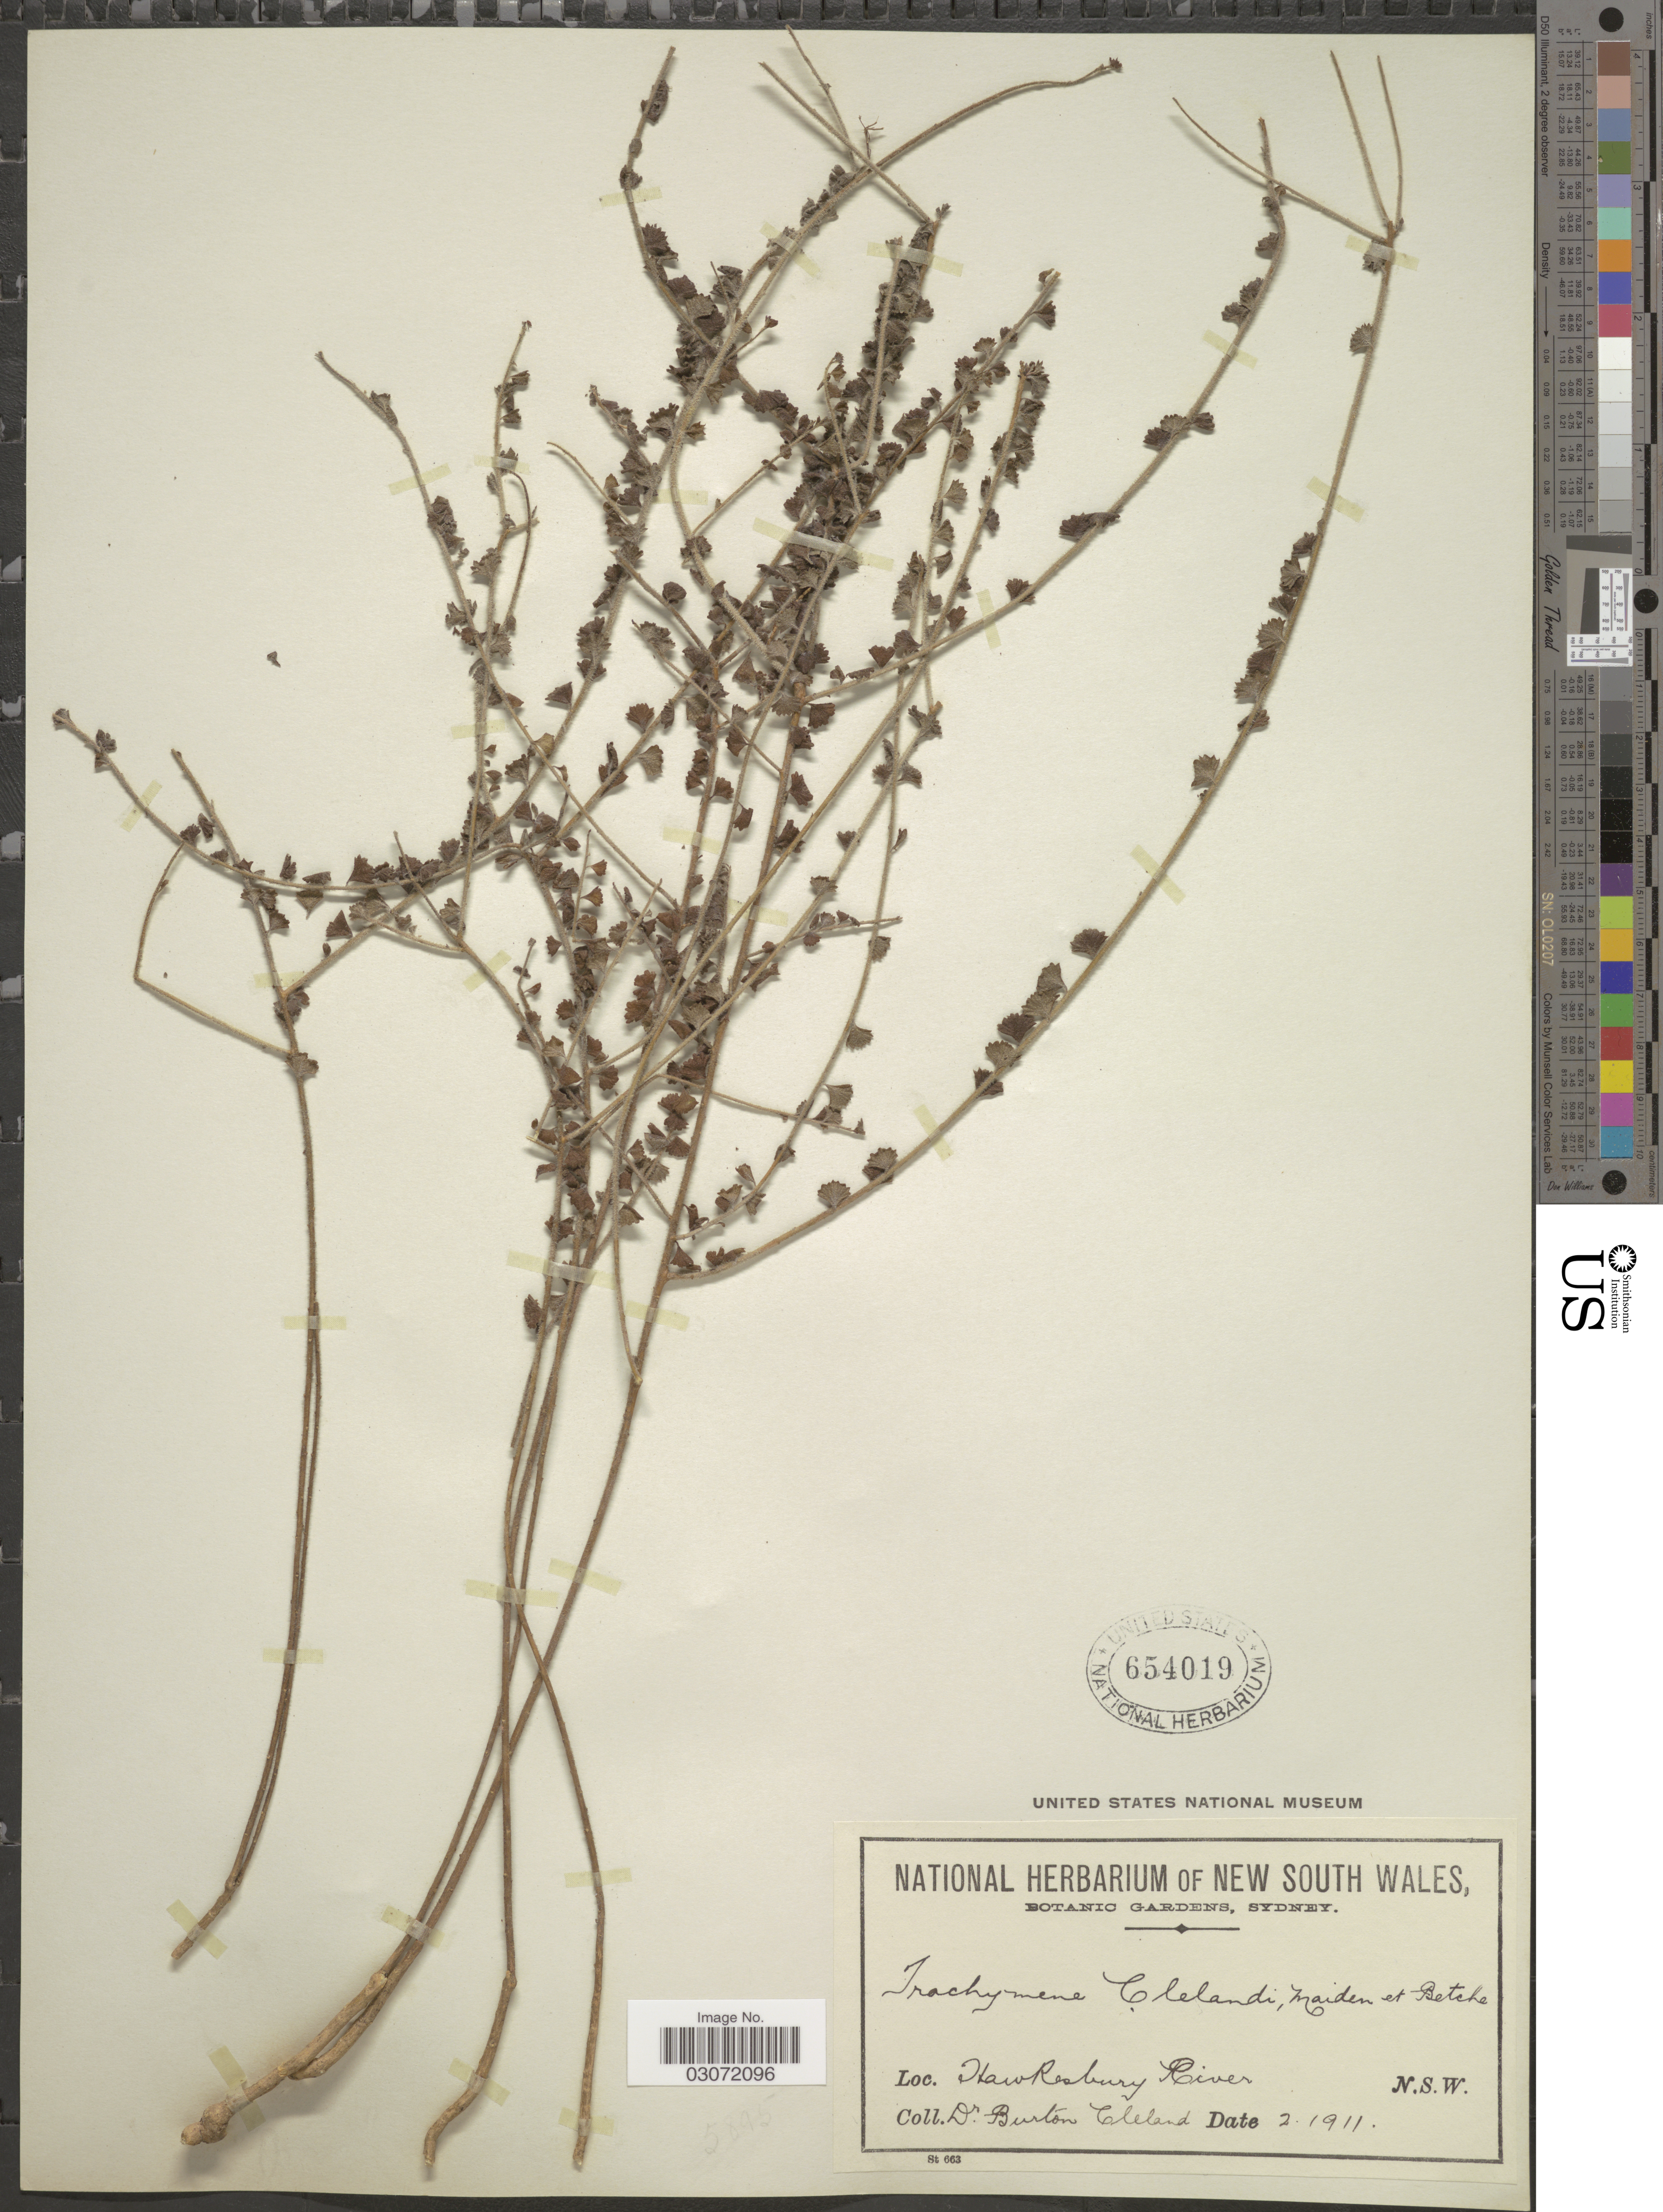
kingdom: Plantae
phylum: Tracheophyta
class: Magnoliopsida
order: Apiales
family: Araliaceae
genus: Trachymene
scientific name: Trachymene clelandii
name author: Maiden & Betche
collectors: B. Cleland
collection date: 1911-02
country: Australia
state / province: New South Wales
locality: Hawkesbury River N.S.W.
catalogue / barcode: US 654019